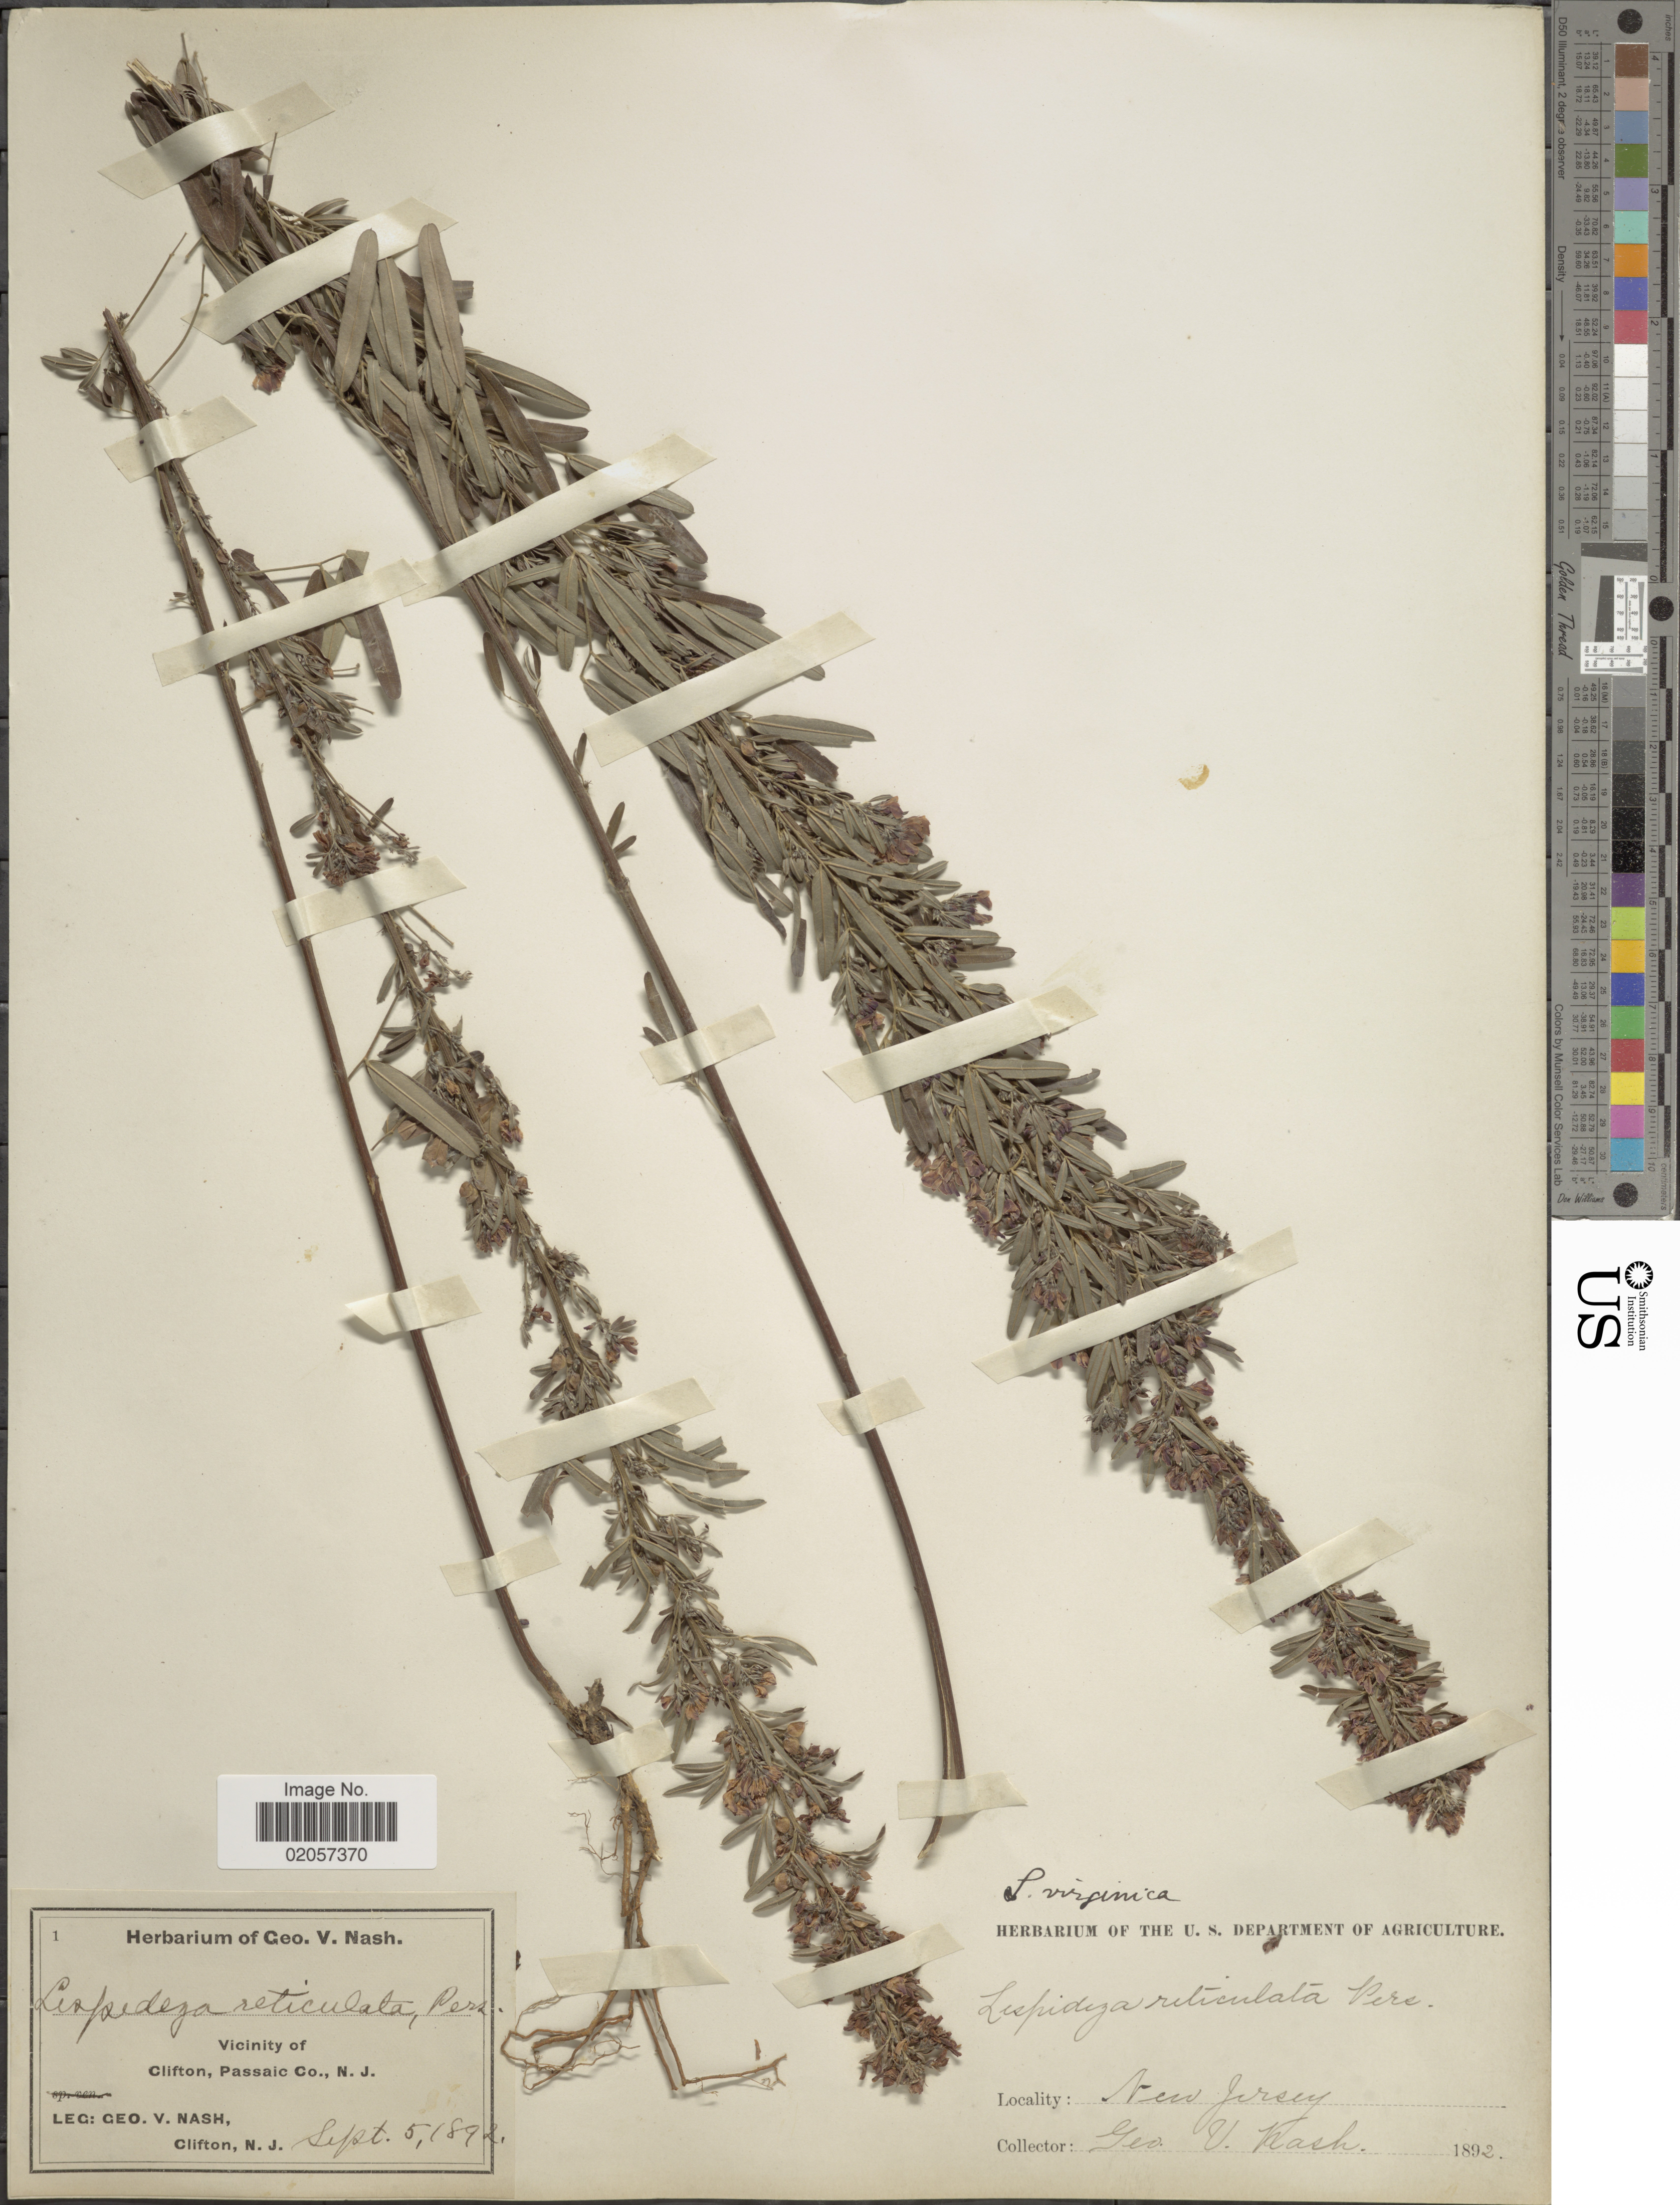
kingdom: Plantae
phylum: Tracheophyta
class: Magnoliopsida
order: Fabales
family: Fabaceae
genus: Lespedeza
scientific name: Lespedeza virginica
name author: (L.) Britton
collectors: G. V. Nash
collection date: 1892-09-05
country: United States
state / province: New Jersey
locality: Vicinity of Clifton, Passaic Co., N.J.